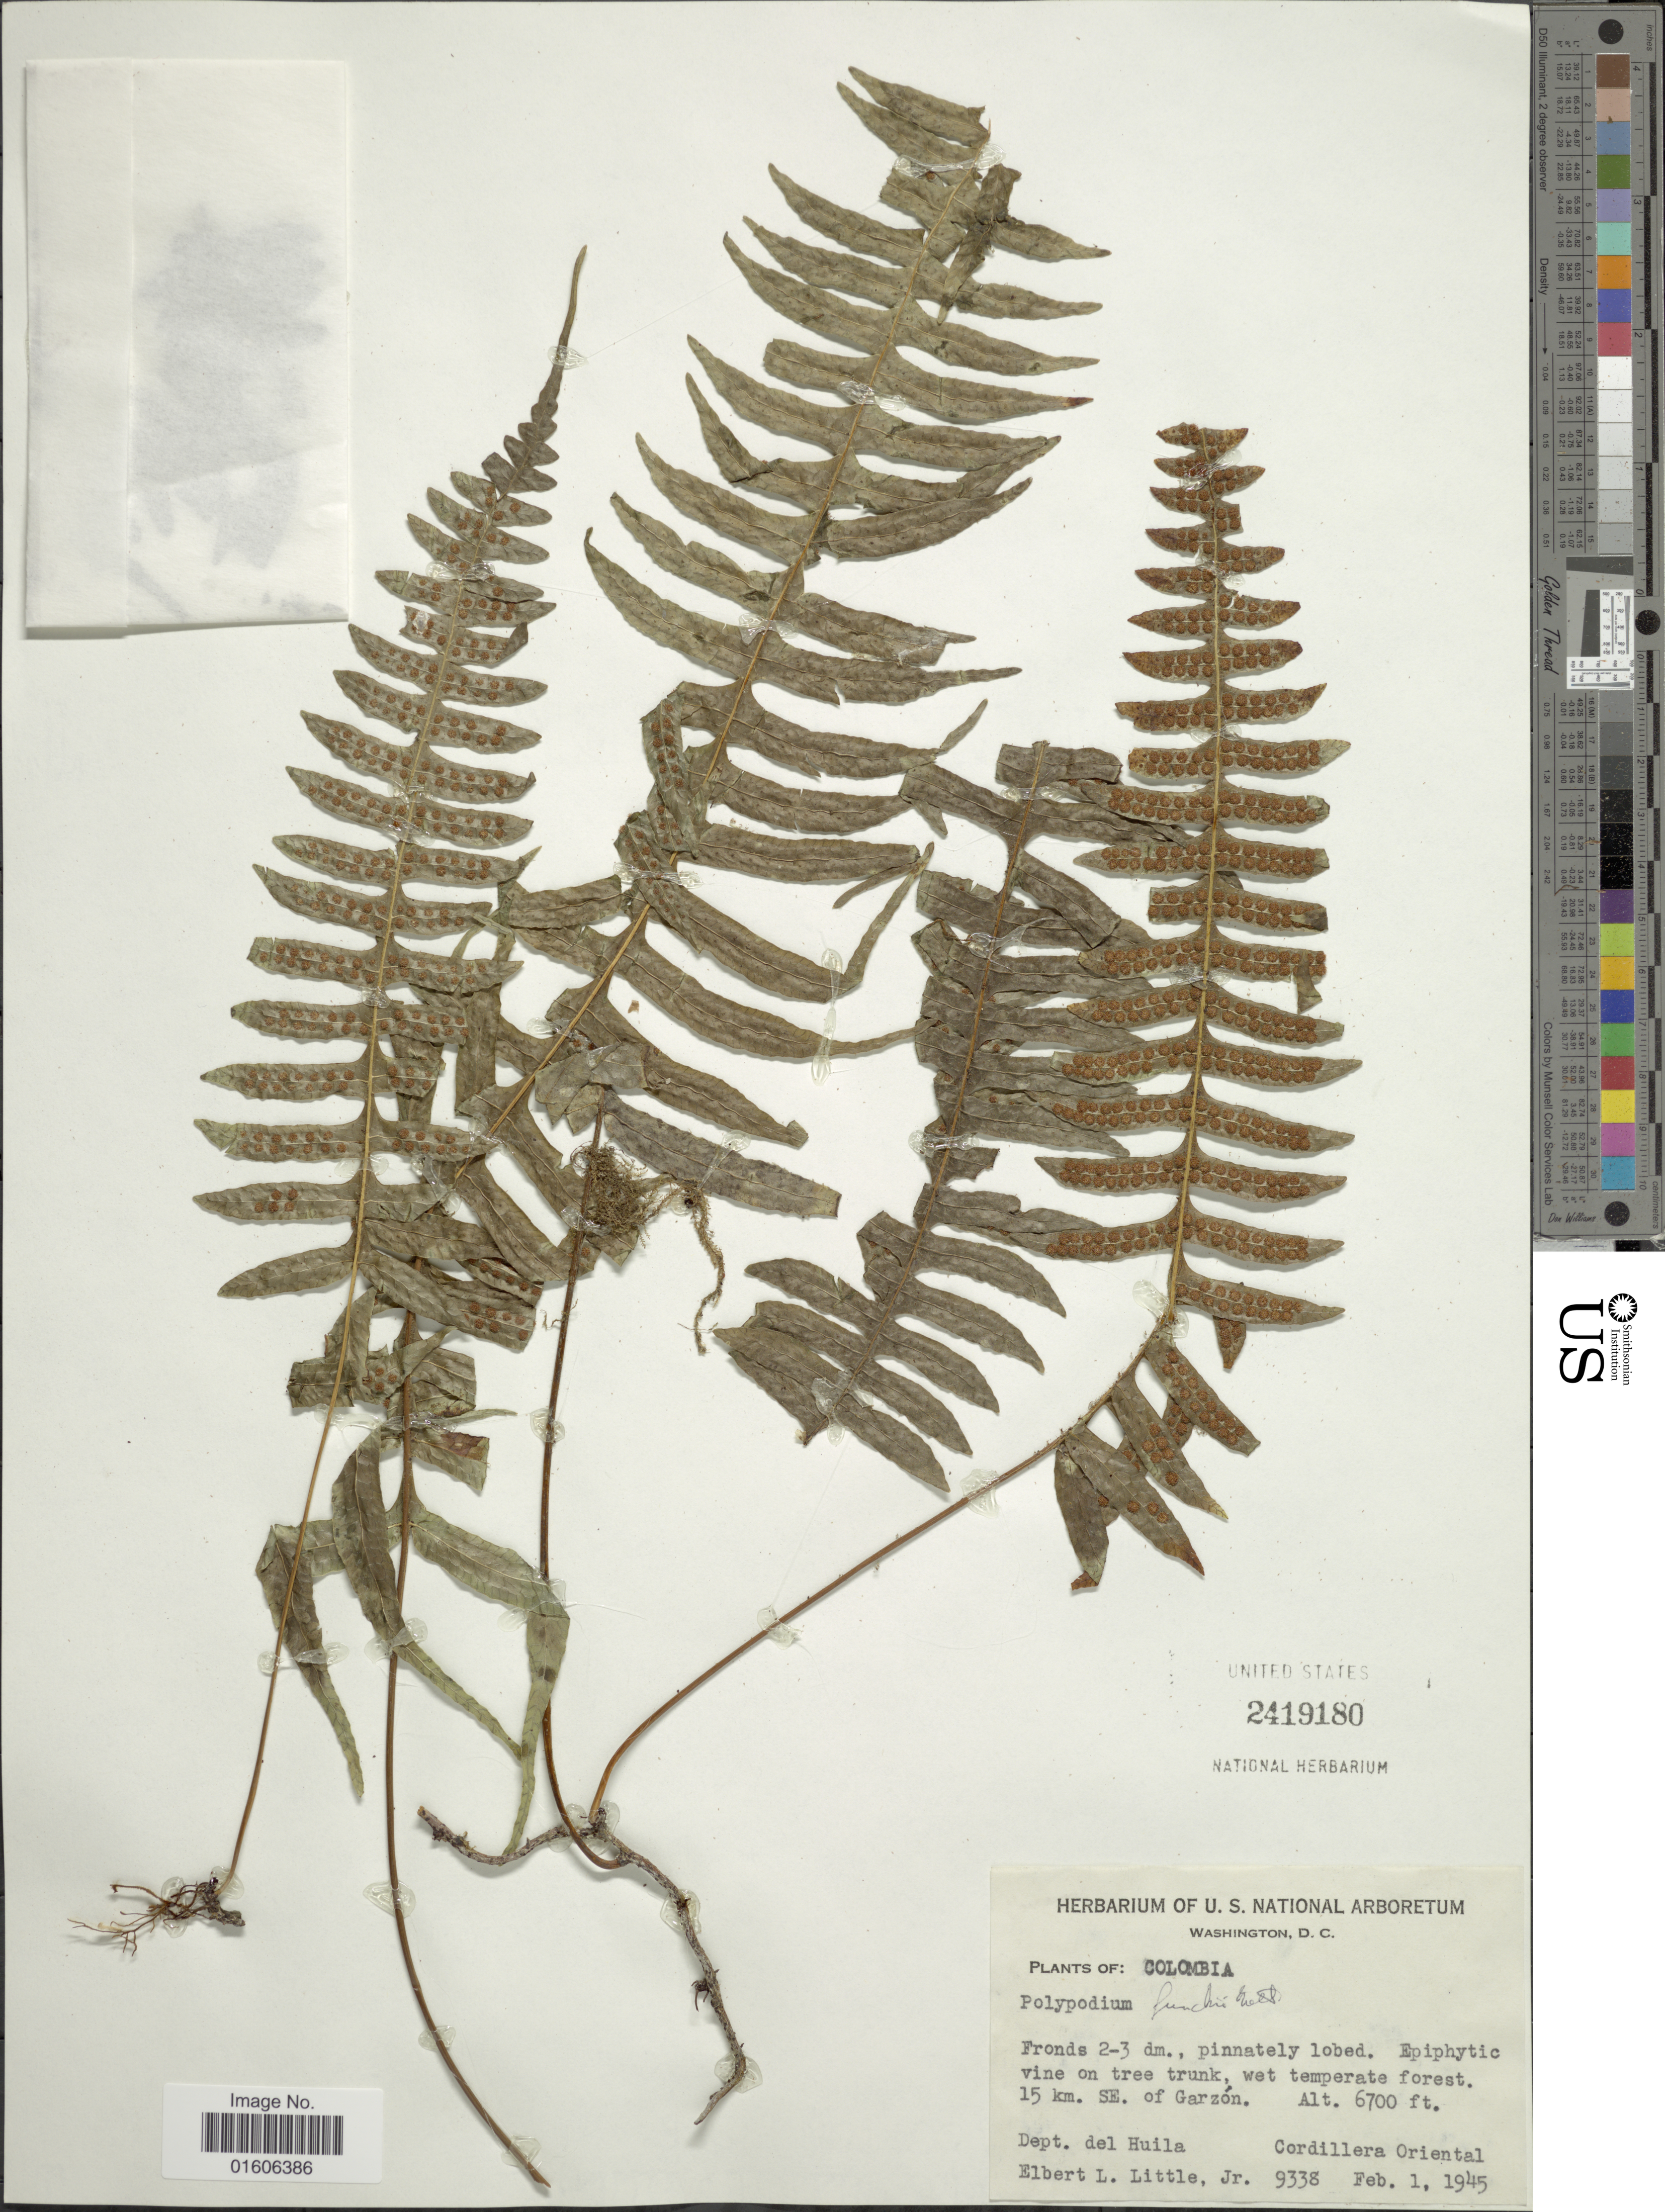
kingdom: Plantae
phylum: Tracheophyta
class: Polypodiopsida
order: Polypodiales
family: Polypodiaceae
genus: Serpocaulon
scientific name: Serpocaulon funckii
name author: (Mett.) A.R. Sm.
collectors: E. L. Little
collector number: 9338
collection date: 1945-02-01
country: Colombia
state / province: Huila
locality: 15 km. SE. of Garzón. Dept. del Huila. Cordillera Oriental.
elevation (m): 2042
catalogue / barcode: US 2419180